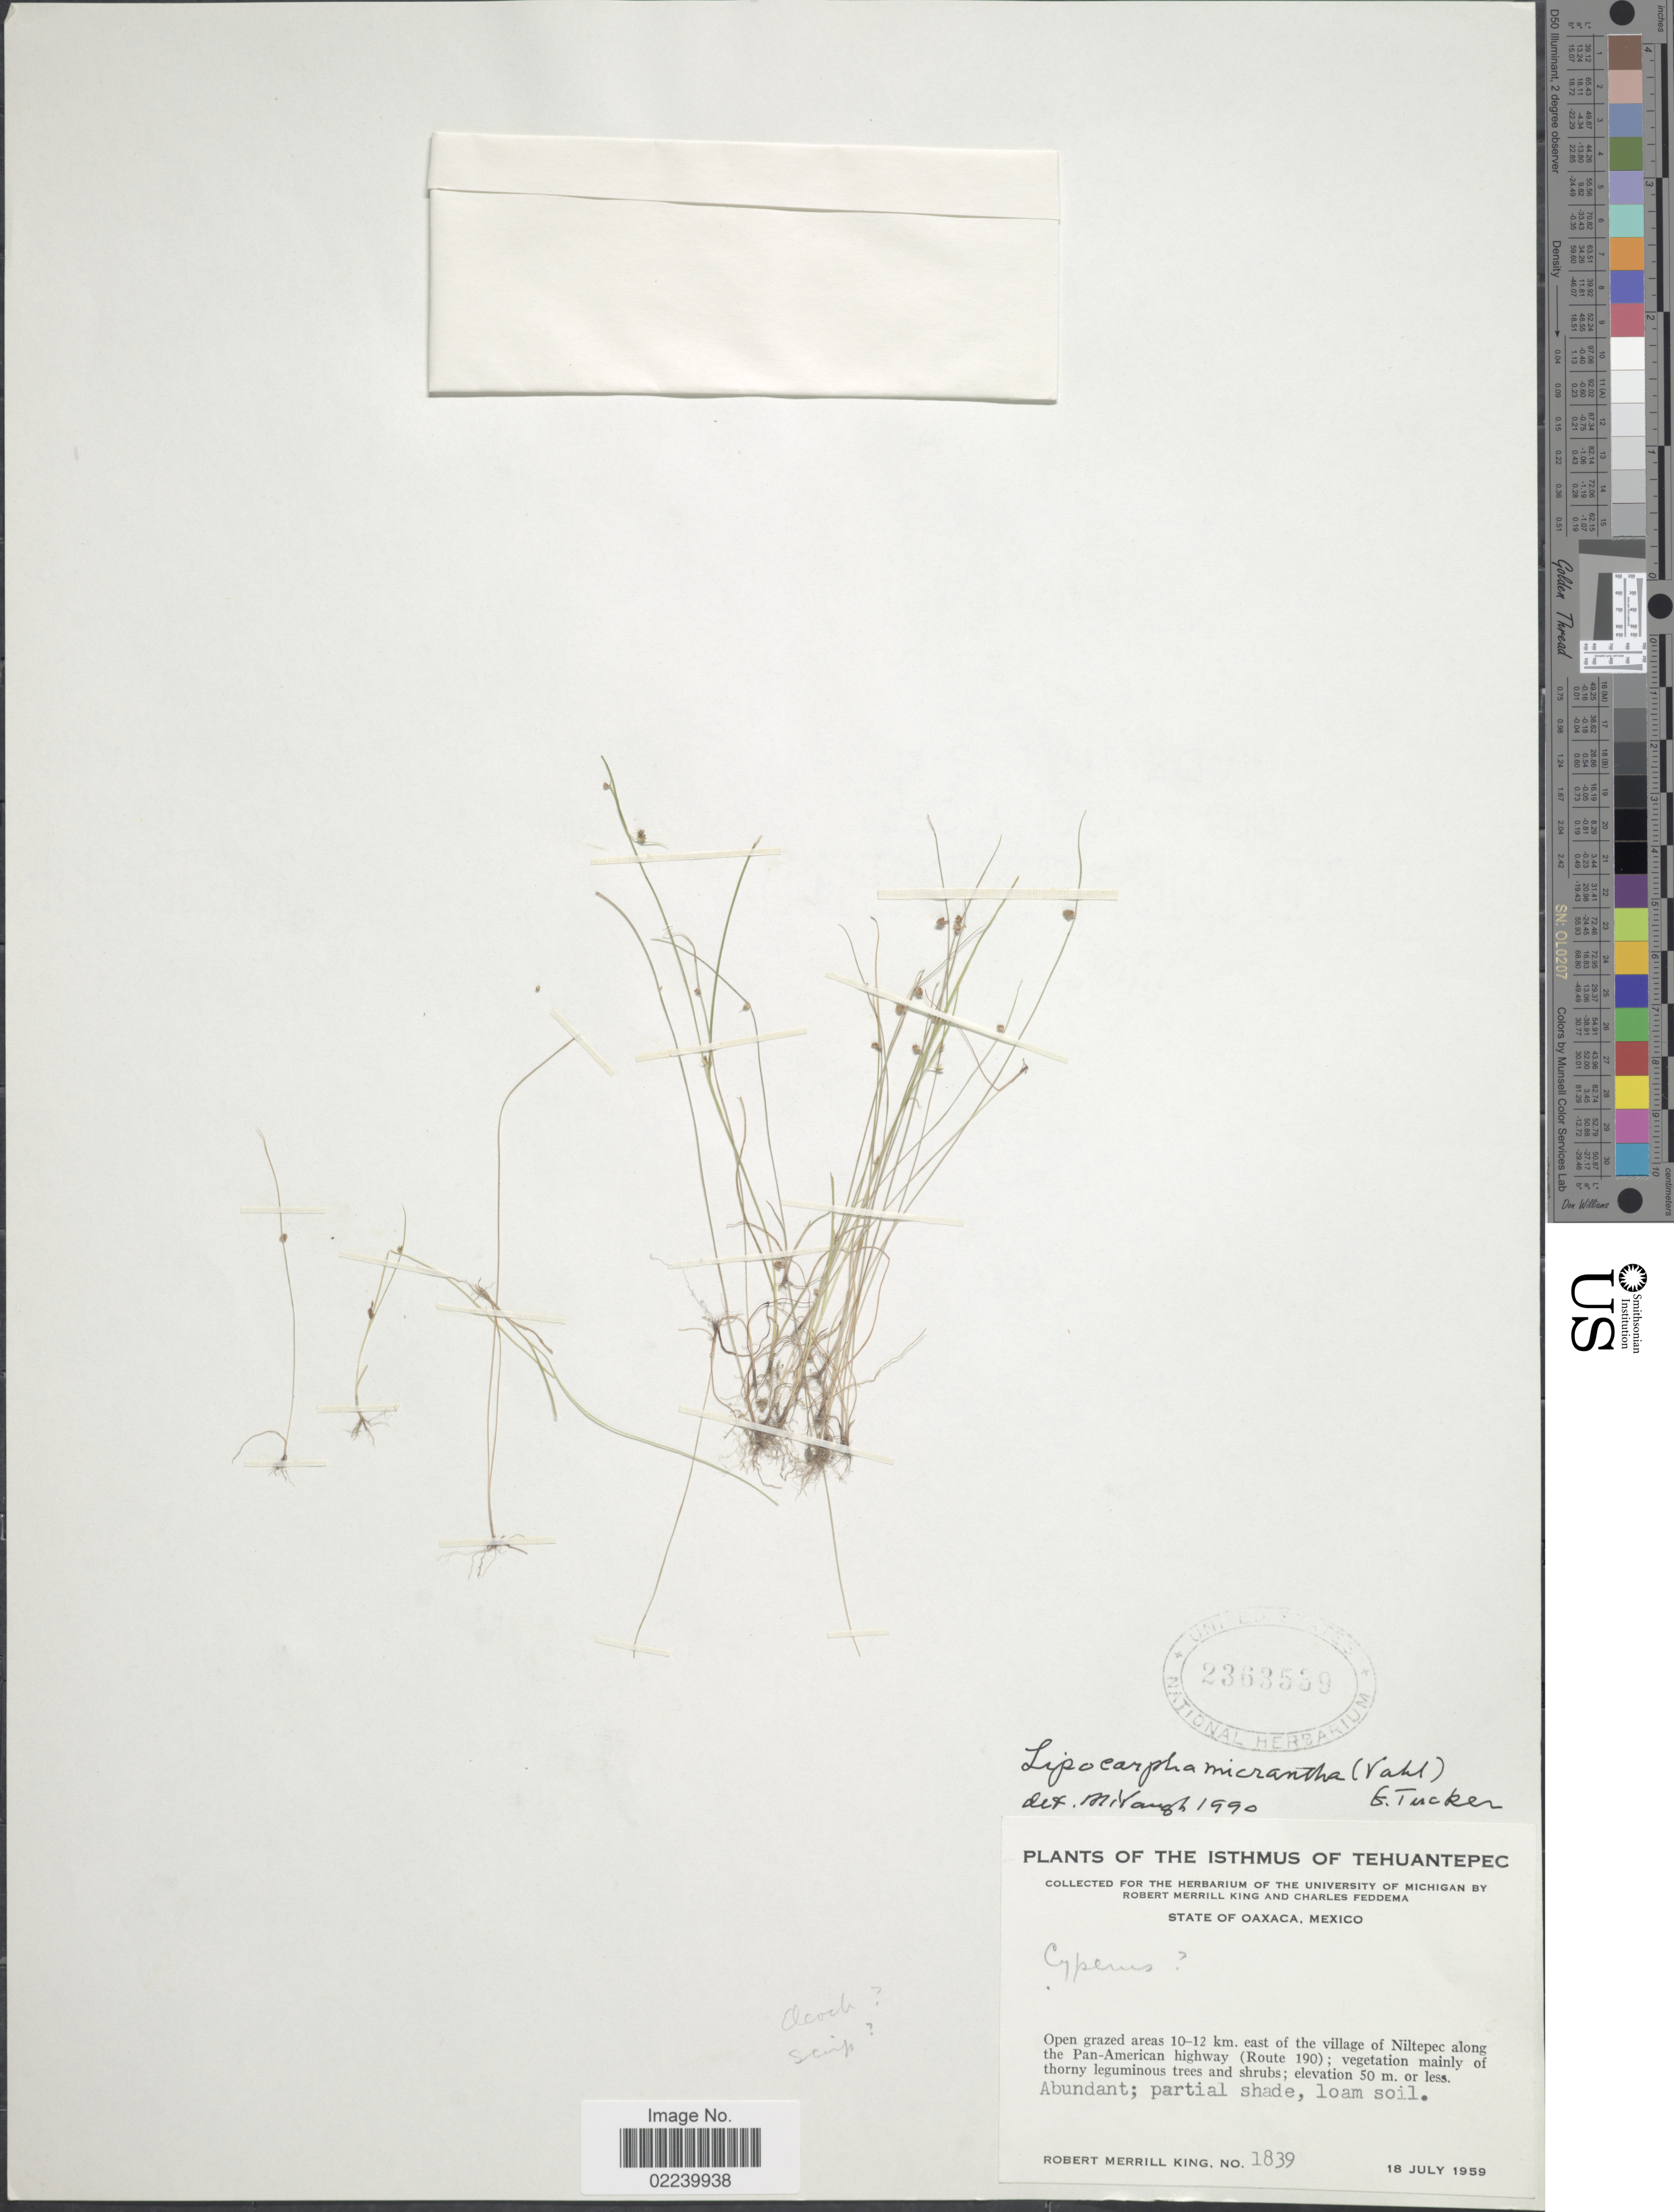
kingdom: Plantae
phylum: Tracheophyta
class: Liliopsida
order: Poales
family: Cyperaceae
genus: Cyperus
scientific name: Cyperus subsquarrosus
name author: (Muhl.) Bauters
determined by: Strong, M. T., (US), Smithsonian Institution - National Museum of Natural History (UNITED STATES)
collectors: R. M. King & C. Feddema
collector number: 1839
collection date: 1959-07-18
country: Mexico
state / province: Oaxaca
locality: Isthmus of Tehuantepec, open grazed areas 10-12 km. east of the village of Niltepec along the Pan-American highway (Route 190)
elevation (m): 50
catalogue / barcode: US 2363539